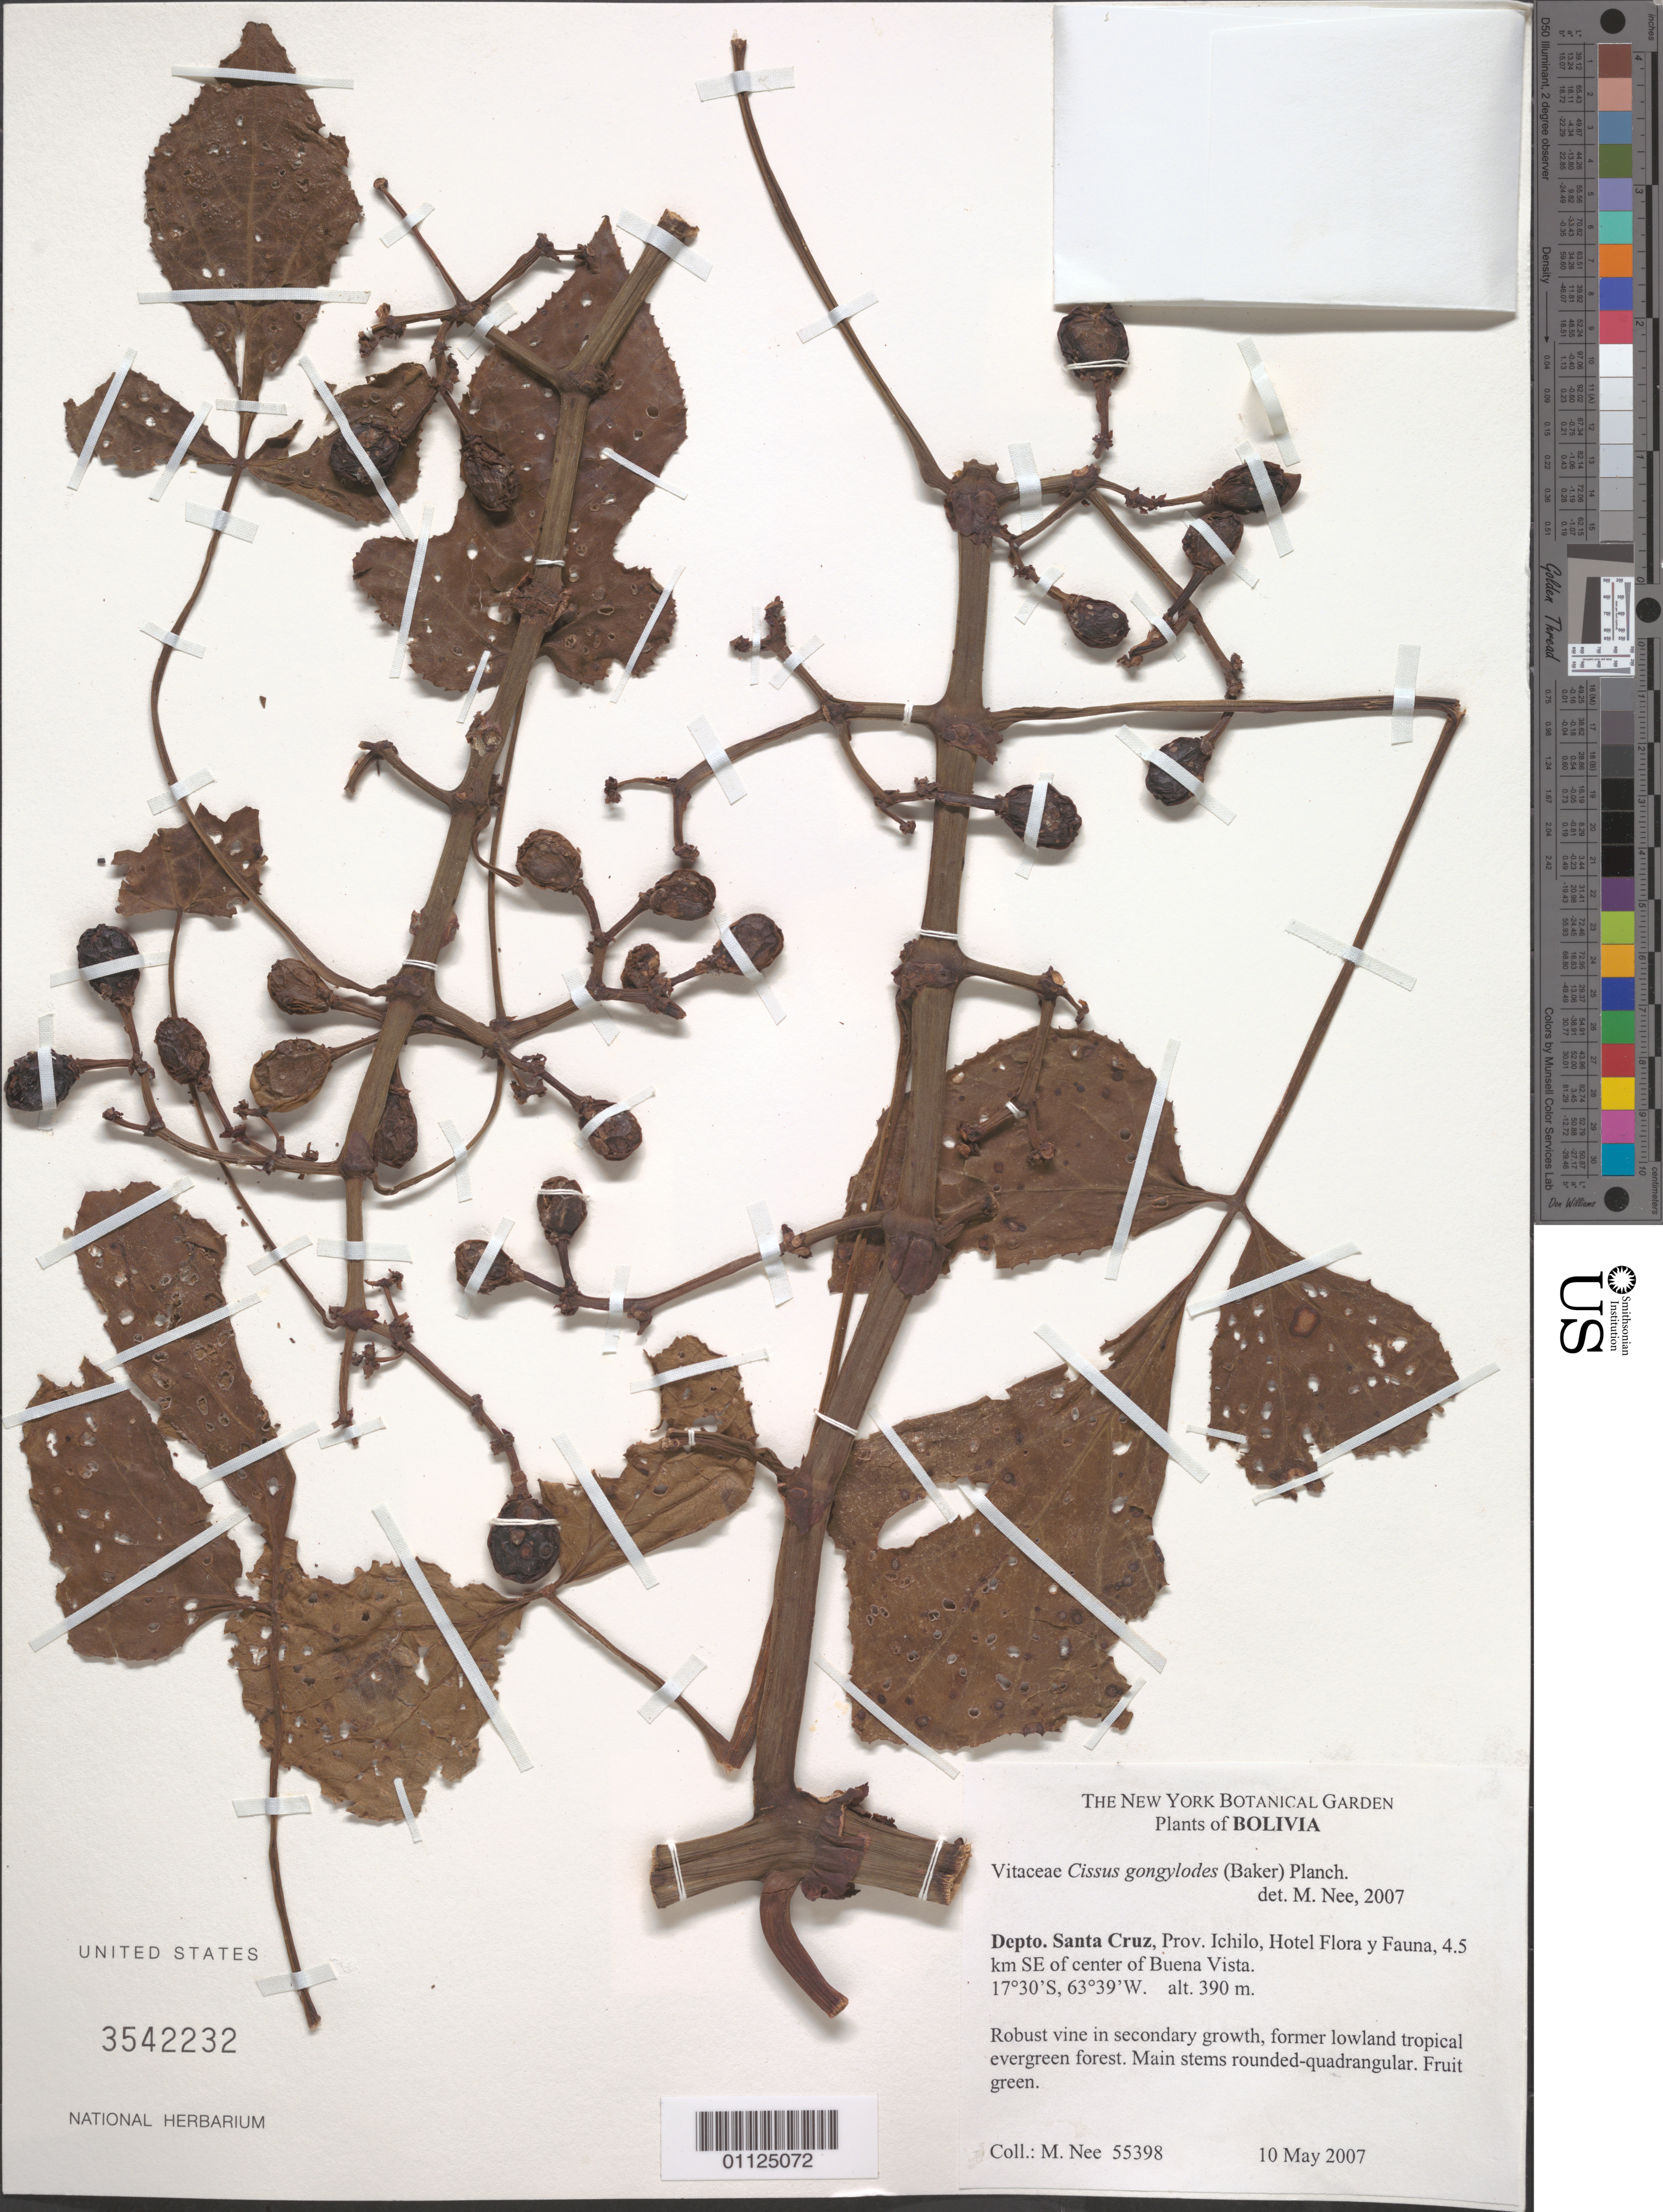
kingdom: Plantae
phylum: Tracheophyta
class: Magnoliopsida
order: Vitales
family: Vitaceae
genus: Cissus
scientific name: Cissus gongylodes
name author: (Burch. & Baker) Planch.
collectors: M. Nee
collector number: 55398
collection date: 2007-05-10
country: Bolivia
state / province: Santa Cruz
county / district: Ichilo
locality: Depto. Santa Cruz. Hotel Flora y Fauna, 4.5 km SE of center of Buena Vista.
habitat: Robust vine in secondary growth, former lowland tropical evergreen forest.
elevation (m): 390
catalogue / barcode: US 3542232